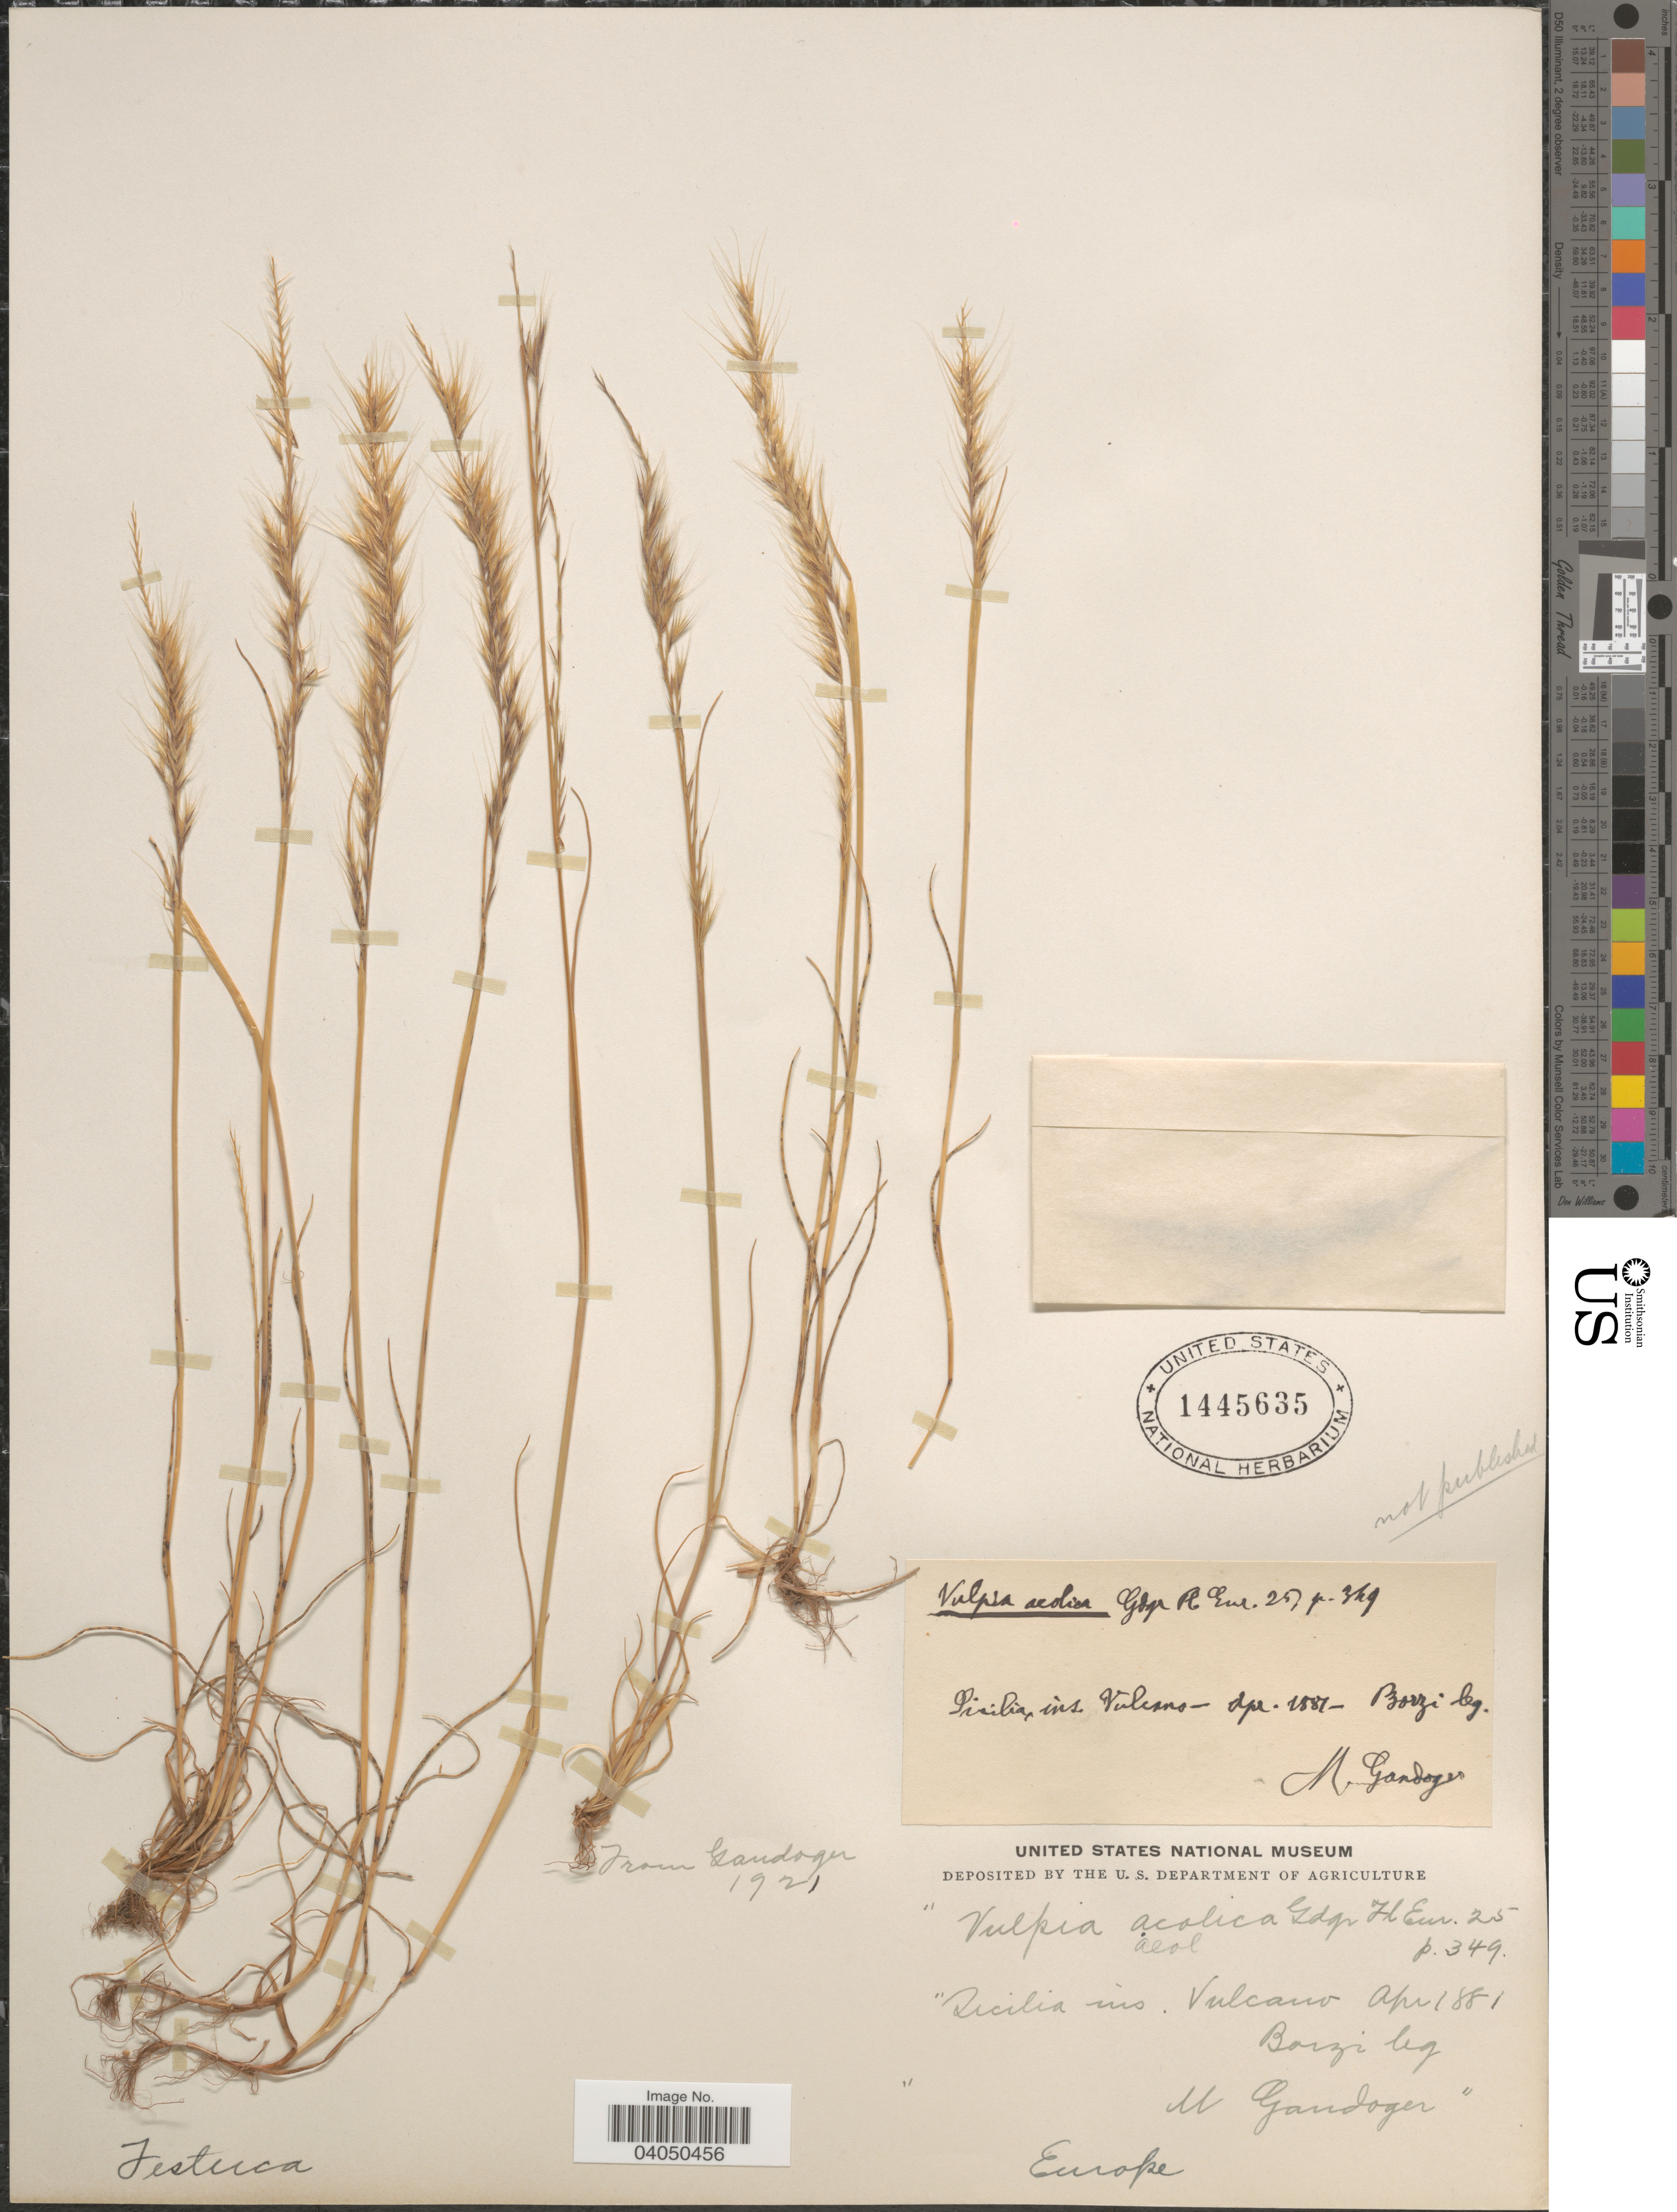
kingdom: Plantae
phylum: Tracheophyta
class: Liliopsida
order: Poales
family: Poaceae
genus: Festuca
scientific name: Festuca sp.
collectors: Borzi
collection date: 1881-04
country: Italy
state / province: Siciliana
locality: Sicilia ins. Vulcano.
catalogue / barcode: US 1445635